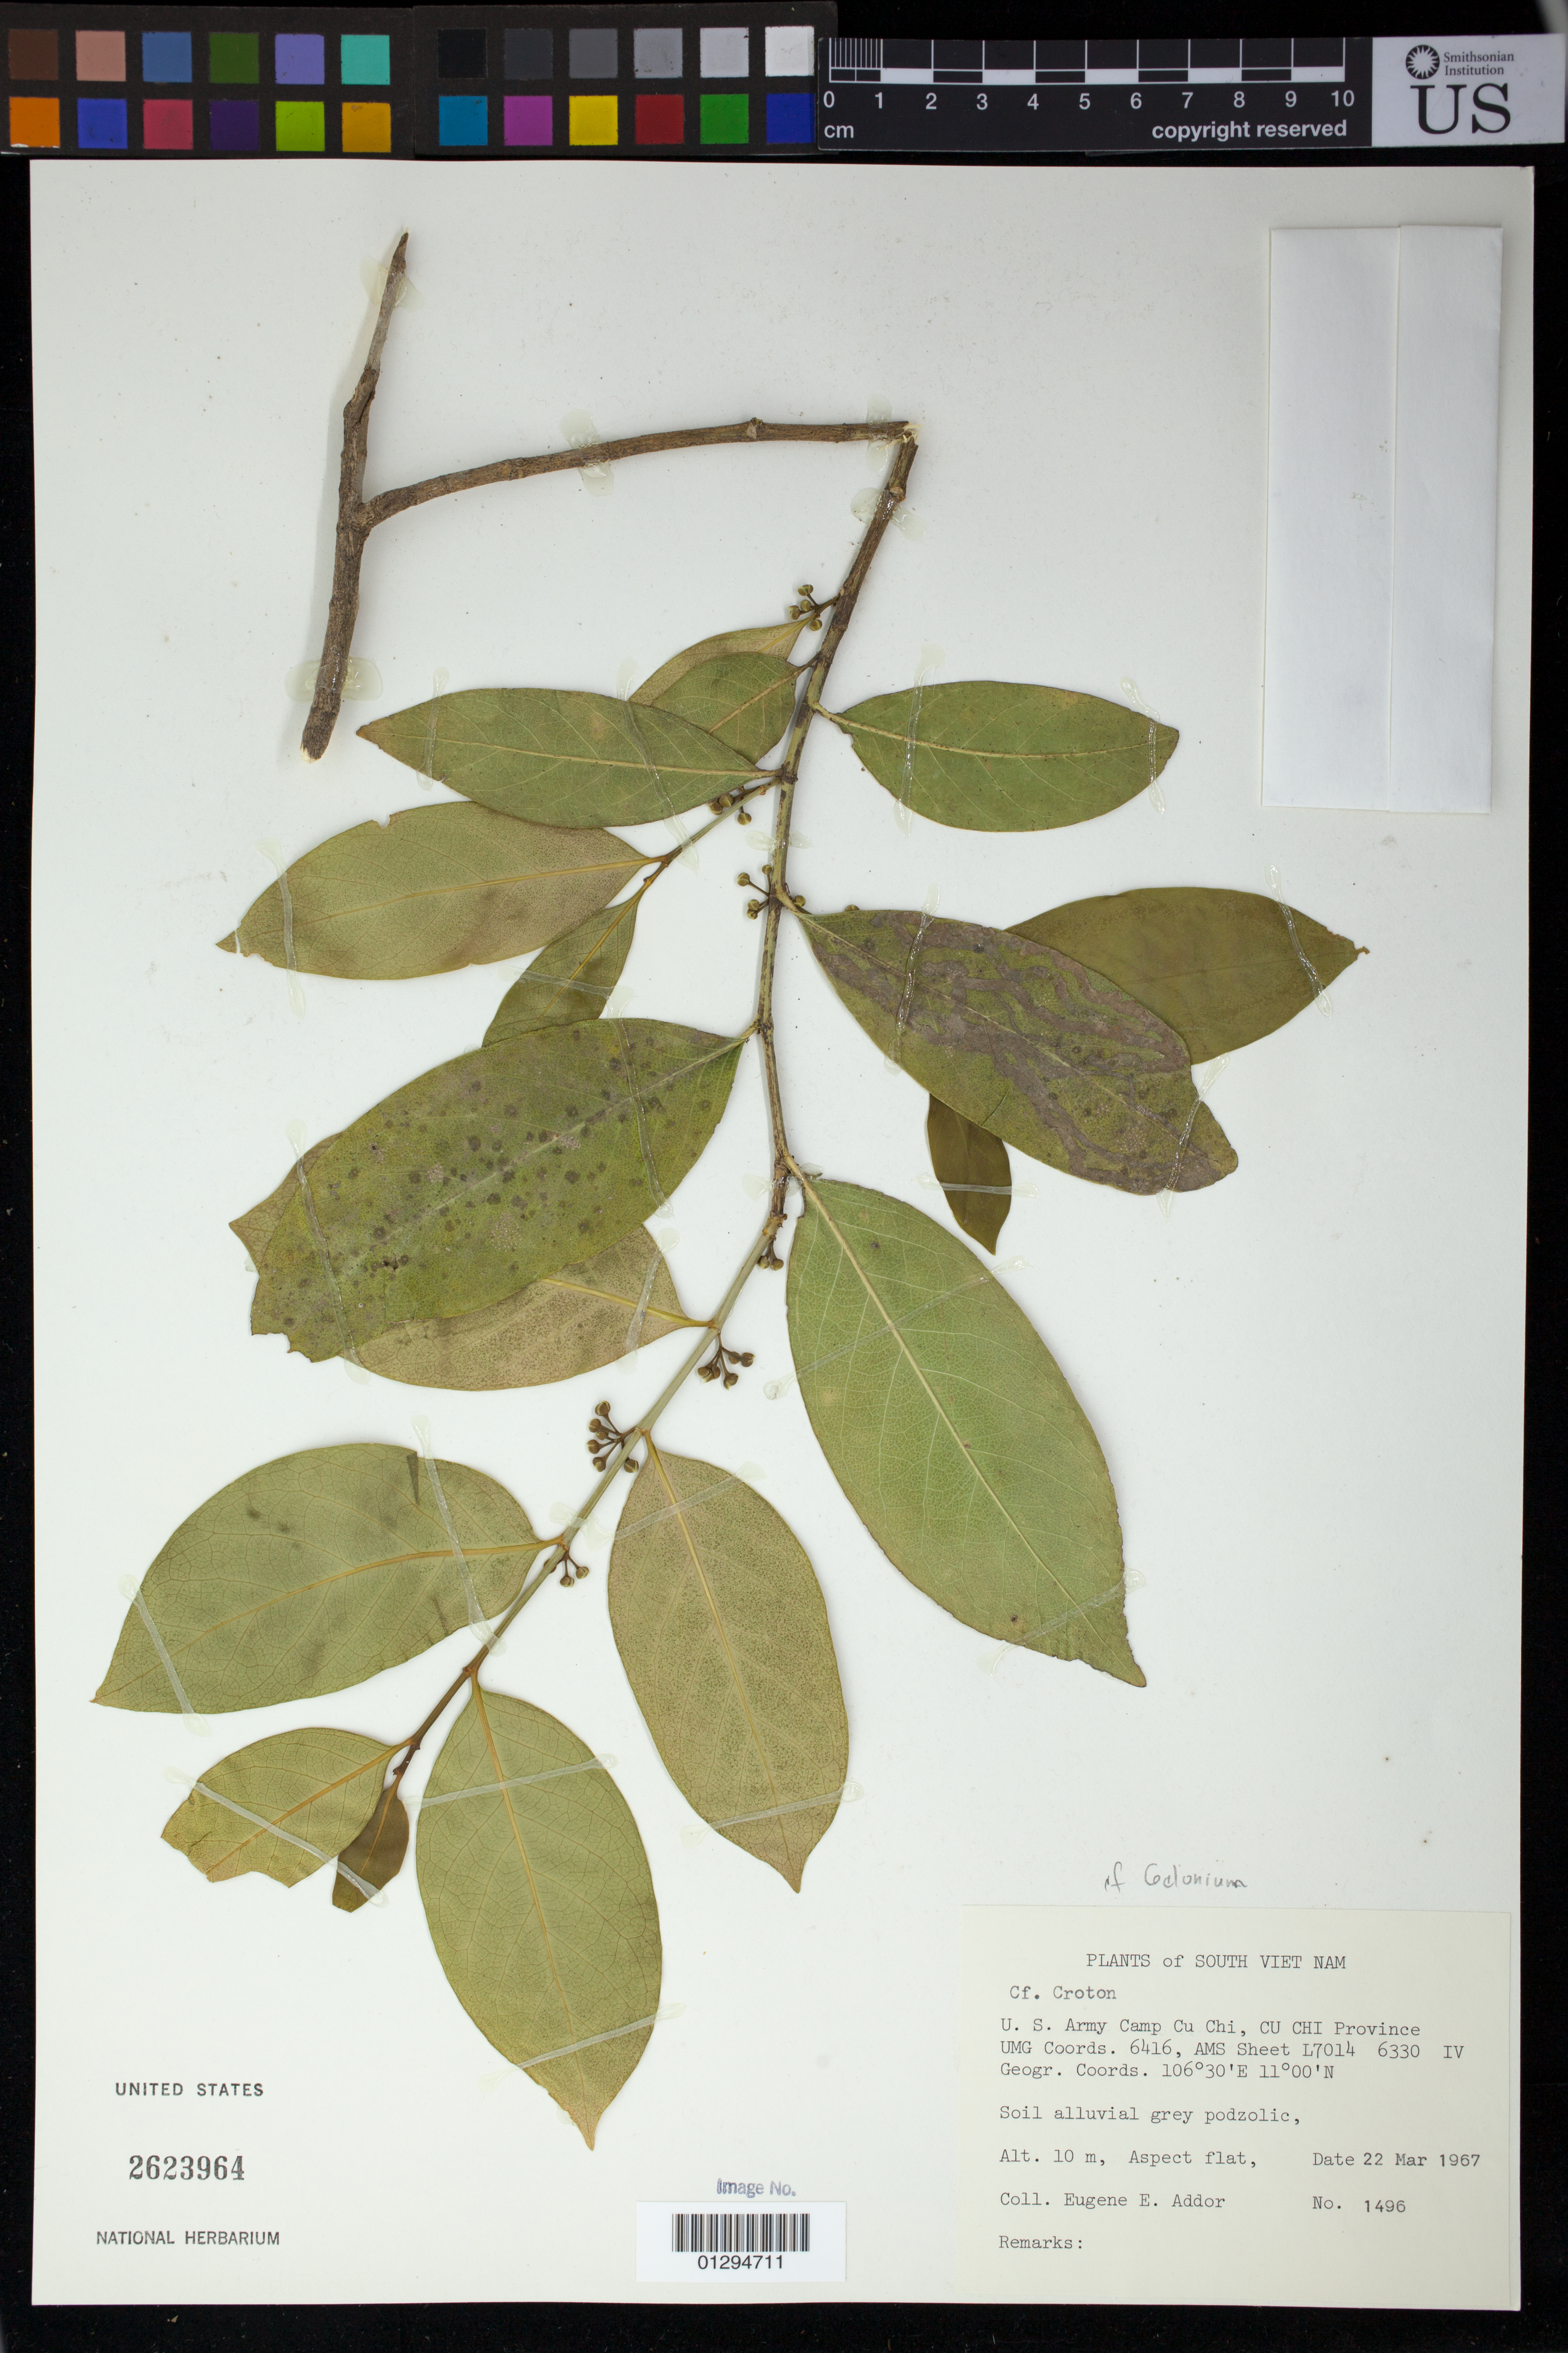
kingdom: Plantae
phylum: Tracheophyta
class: Magnoliopsida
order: Malpighiales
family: Euphorbiaceae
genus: Gelonium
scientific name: Gelonium sp.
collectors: E. E. Addor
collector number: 1496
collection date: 1967-03-22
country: Vietnam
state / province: Ho Chi Minh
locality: U.S. Army Camp Cu Chi, CU CHI Province, UMG Coords. 6416, AMS Sheet L7014 6330 IV Geogr. Coords.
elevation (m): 10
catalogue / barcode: US 2623964